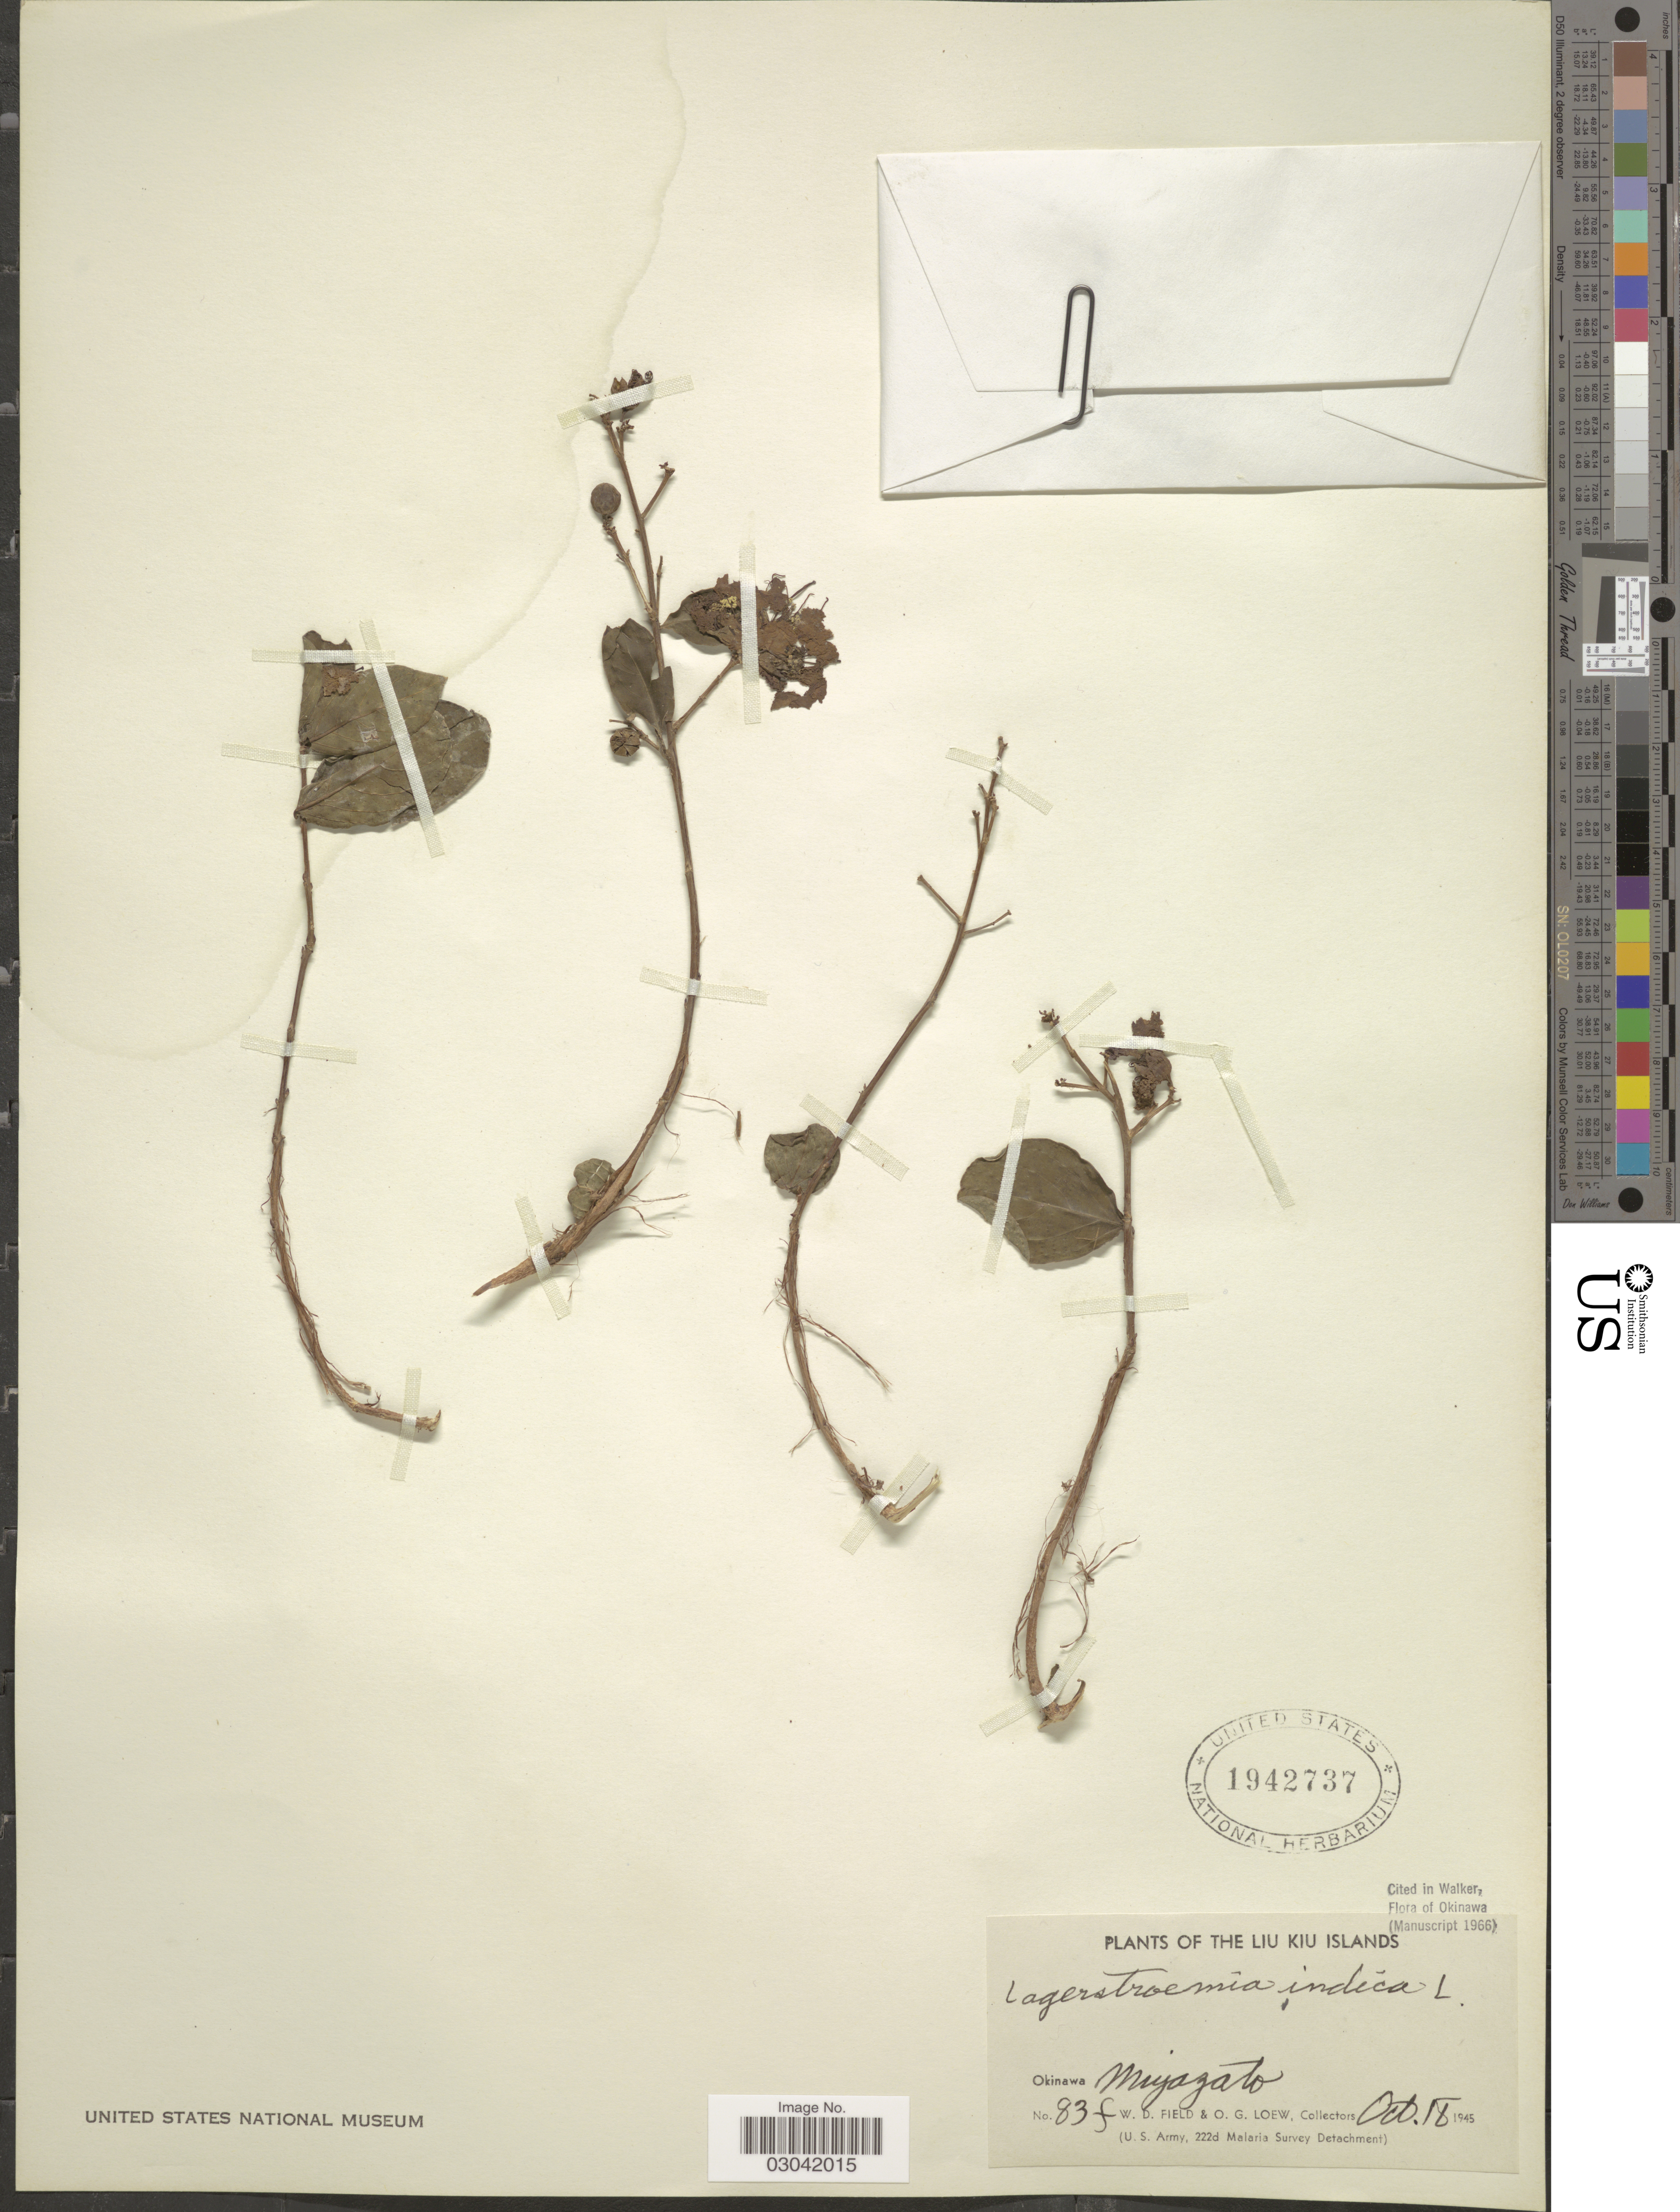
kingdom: Plantae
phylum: Tracheophyta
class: Magnoliopsida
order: Myrtales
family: Lythraceae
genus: Lagerstroemia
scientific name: Lagerstroemia indica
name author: L.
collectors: W. D. Field & O. G. Loew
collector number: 83f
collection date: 1945-10-18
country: Japan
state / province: Okinawa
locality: The Liu Kiu Islands. Okinawa Miyazato.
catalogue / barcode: US 1942737